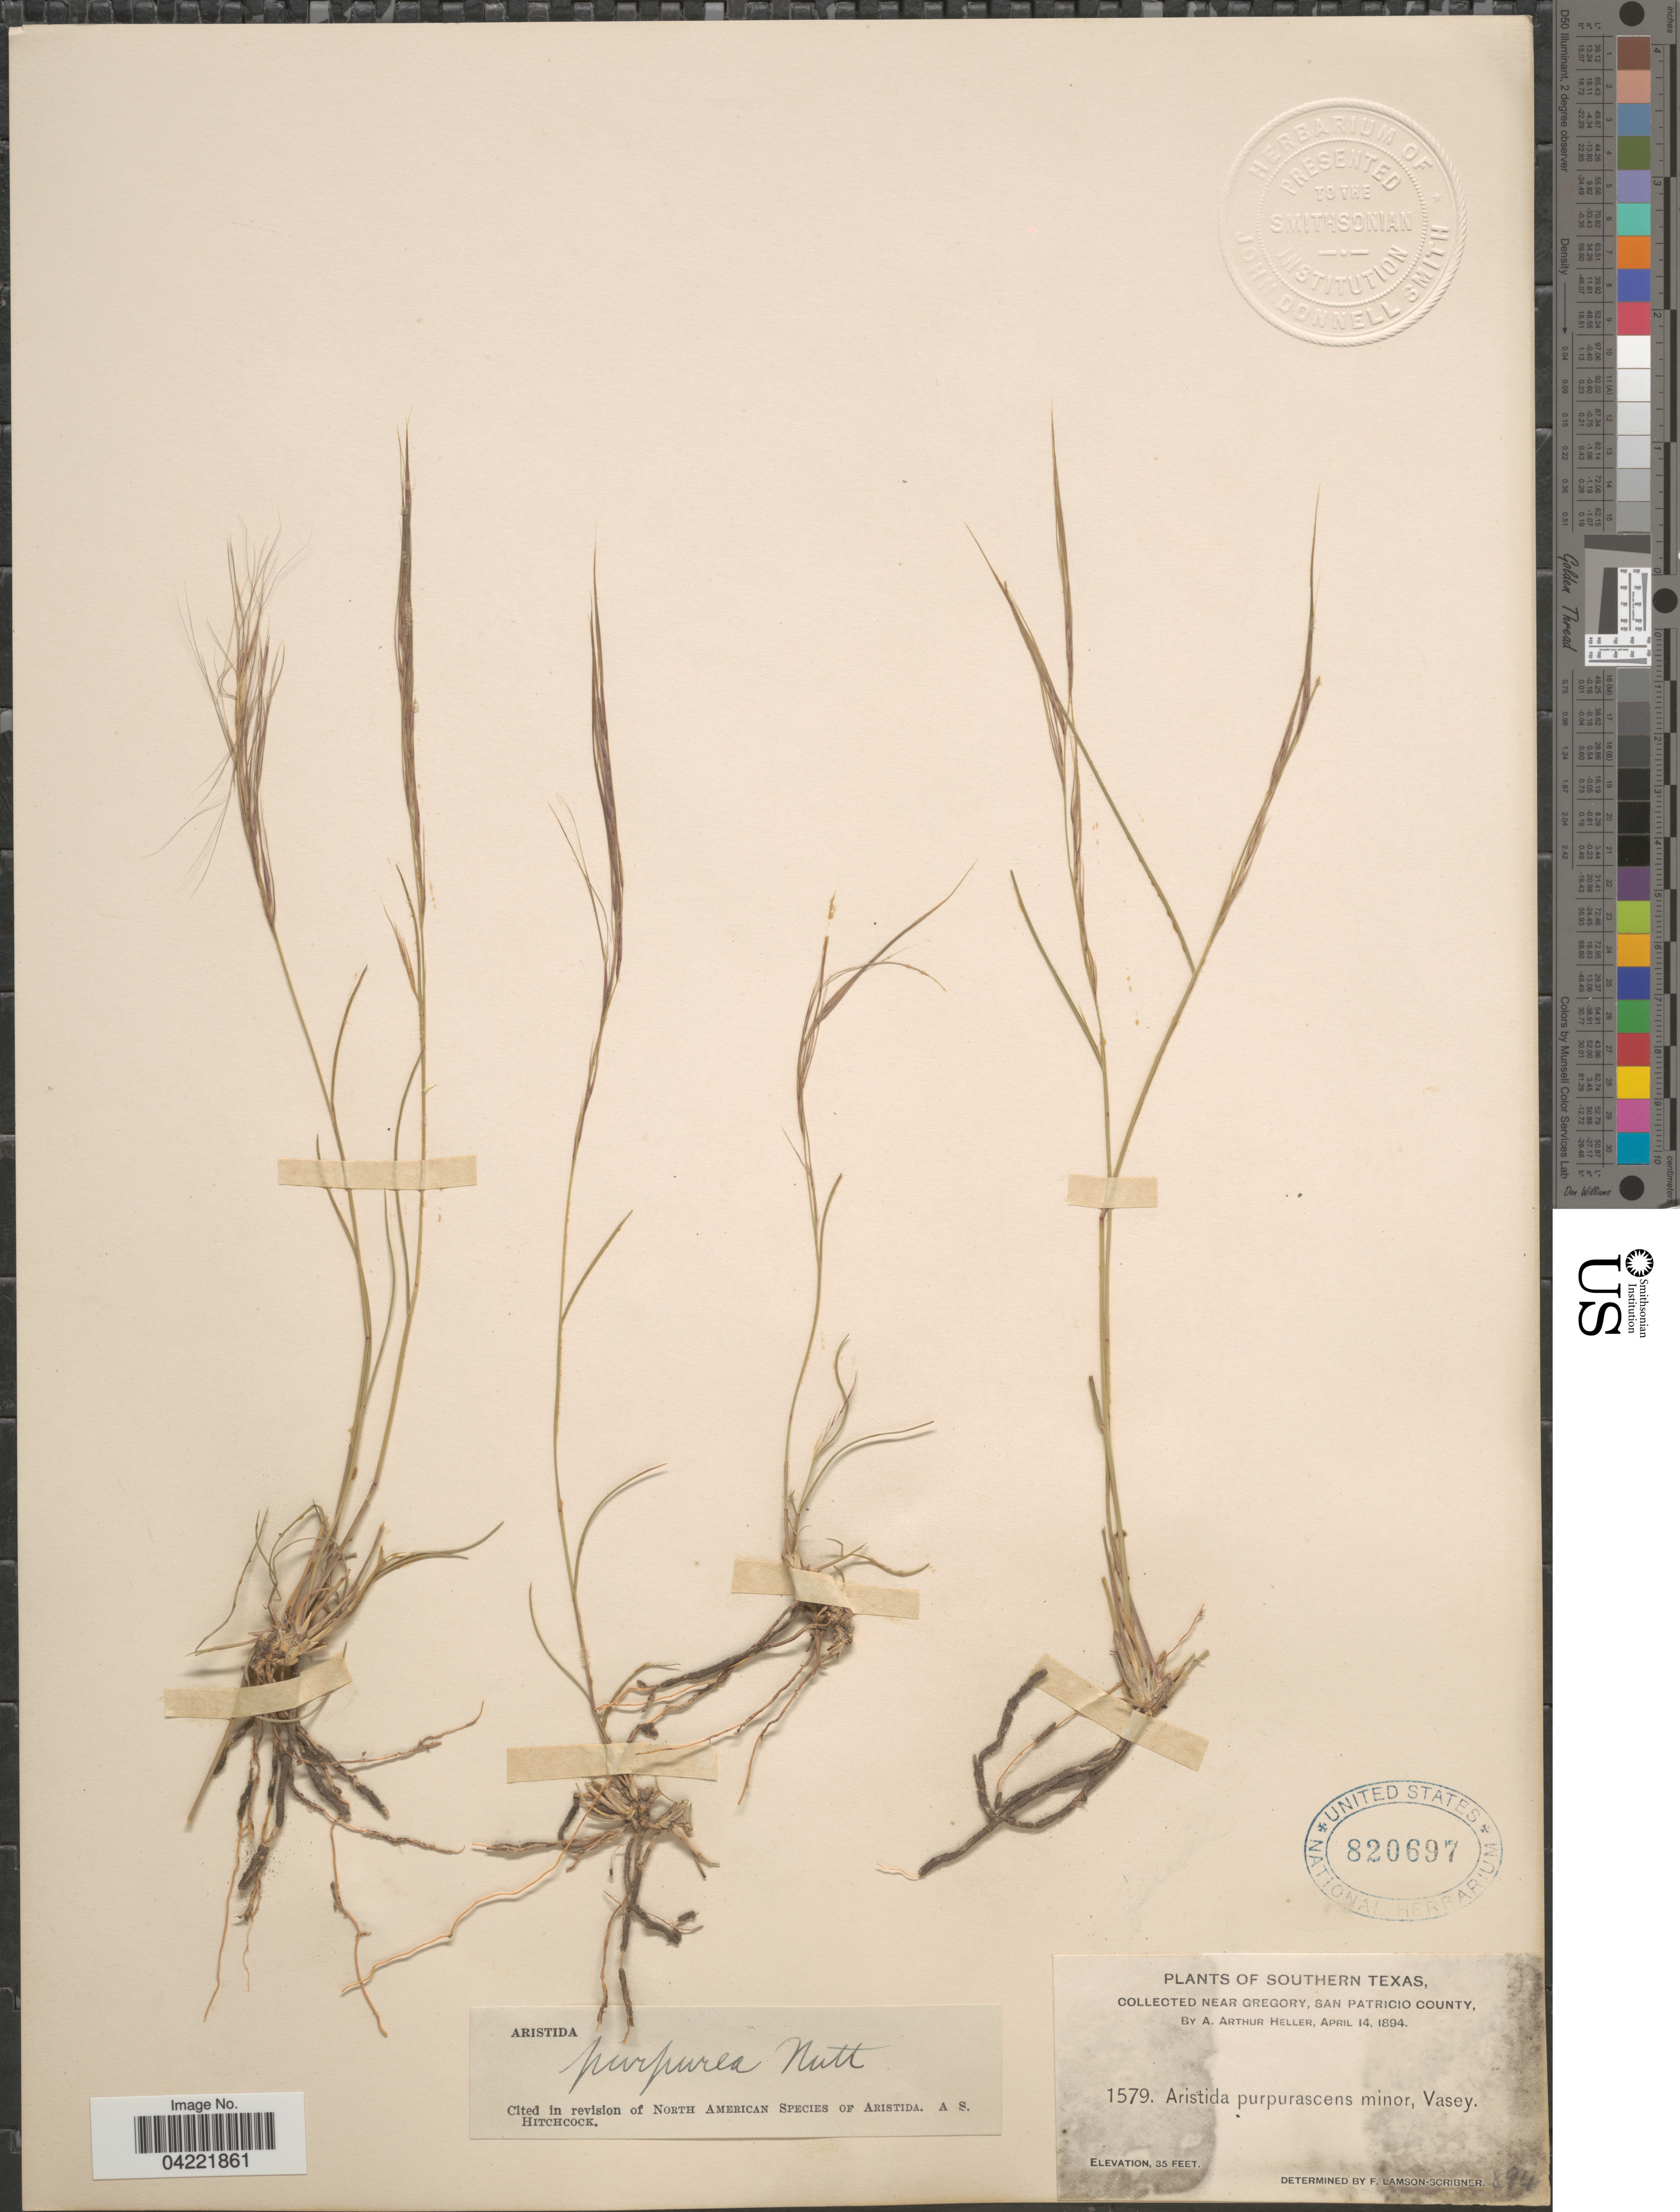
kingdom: Plantae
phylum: Tracheophyta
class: Liliopsida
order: Poales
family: Poaceae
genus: Aristida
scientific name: Aristida purpurea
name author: Nutt.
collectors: A. A. Heller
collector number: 1579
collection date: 1894-04-14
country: United States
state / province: Texas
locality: Southern Texas. Near Gregory, San Patricio County.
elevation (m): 11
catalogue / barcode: US 820697